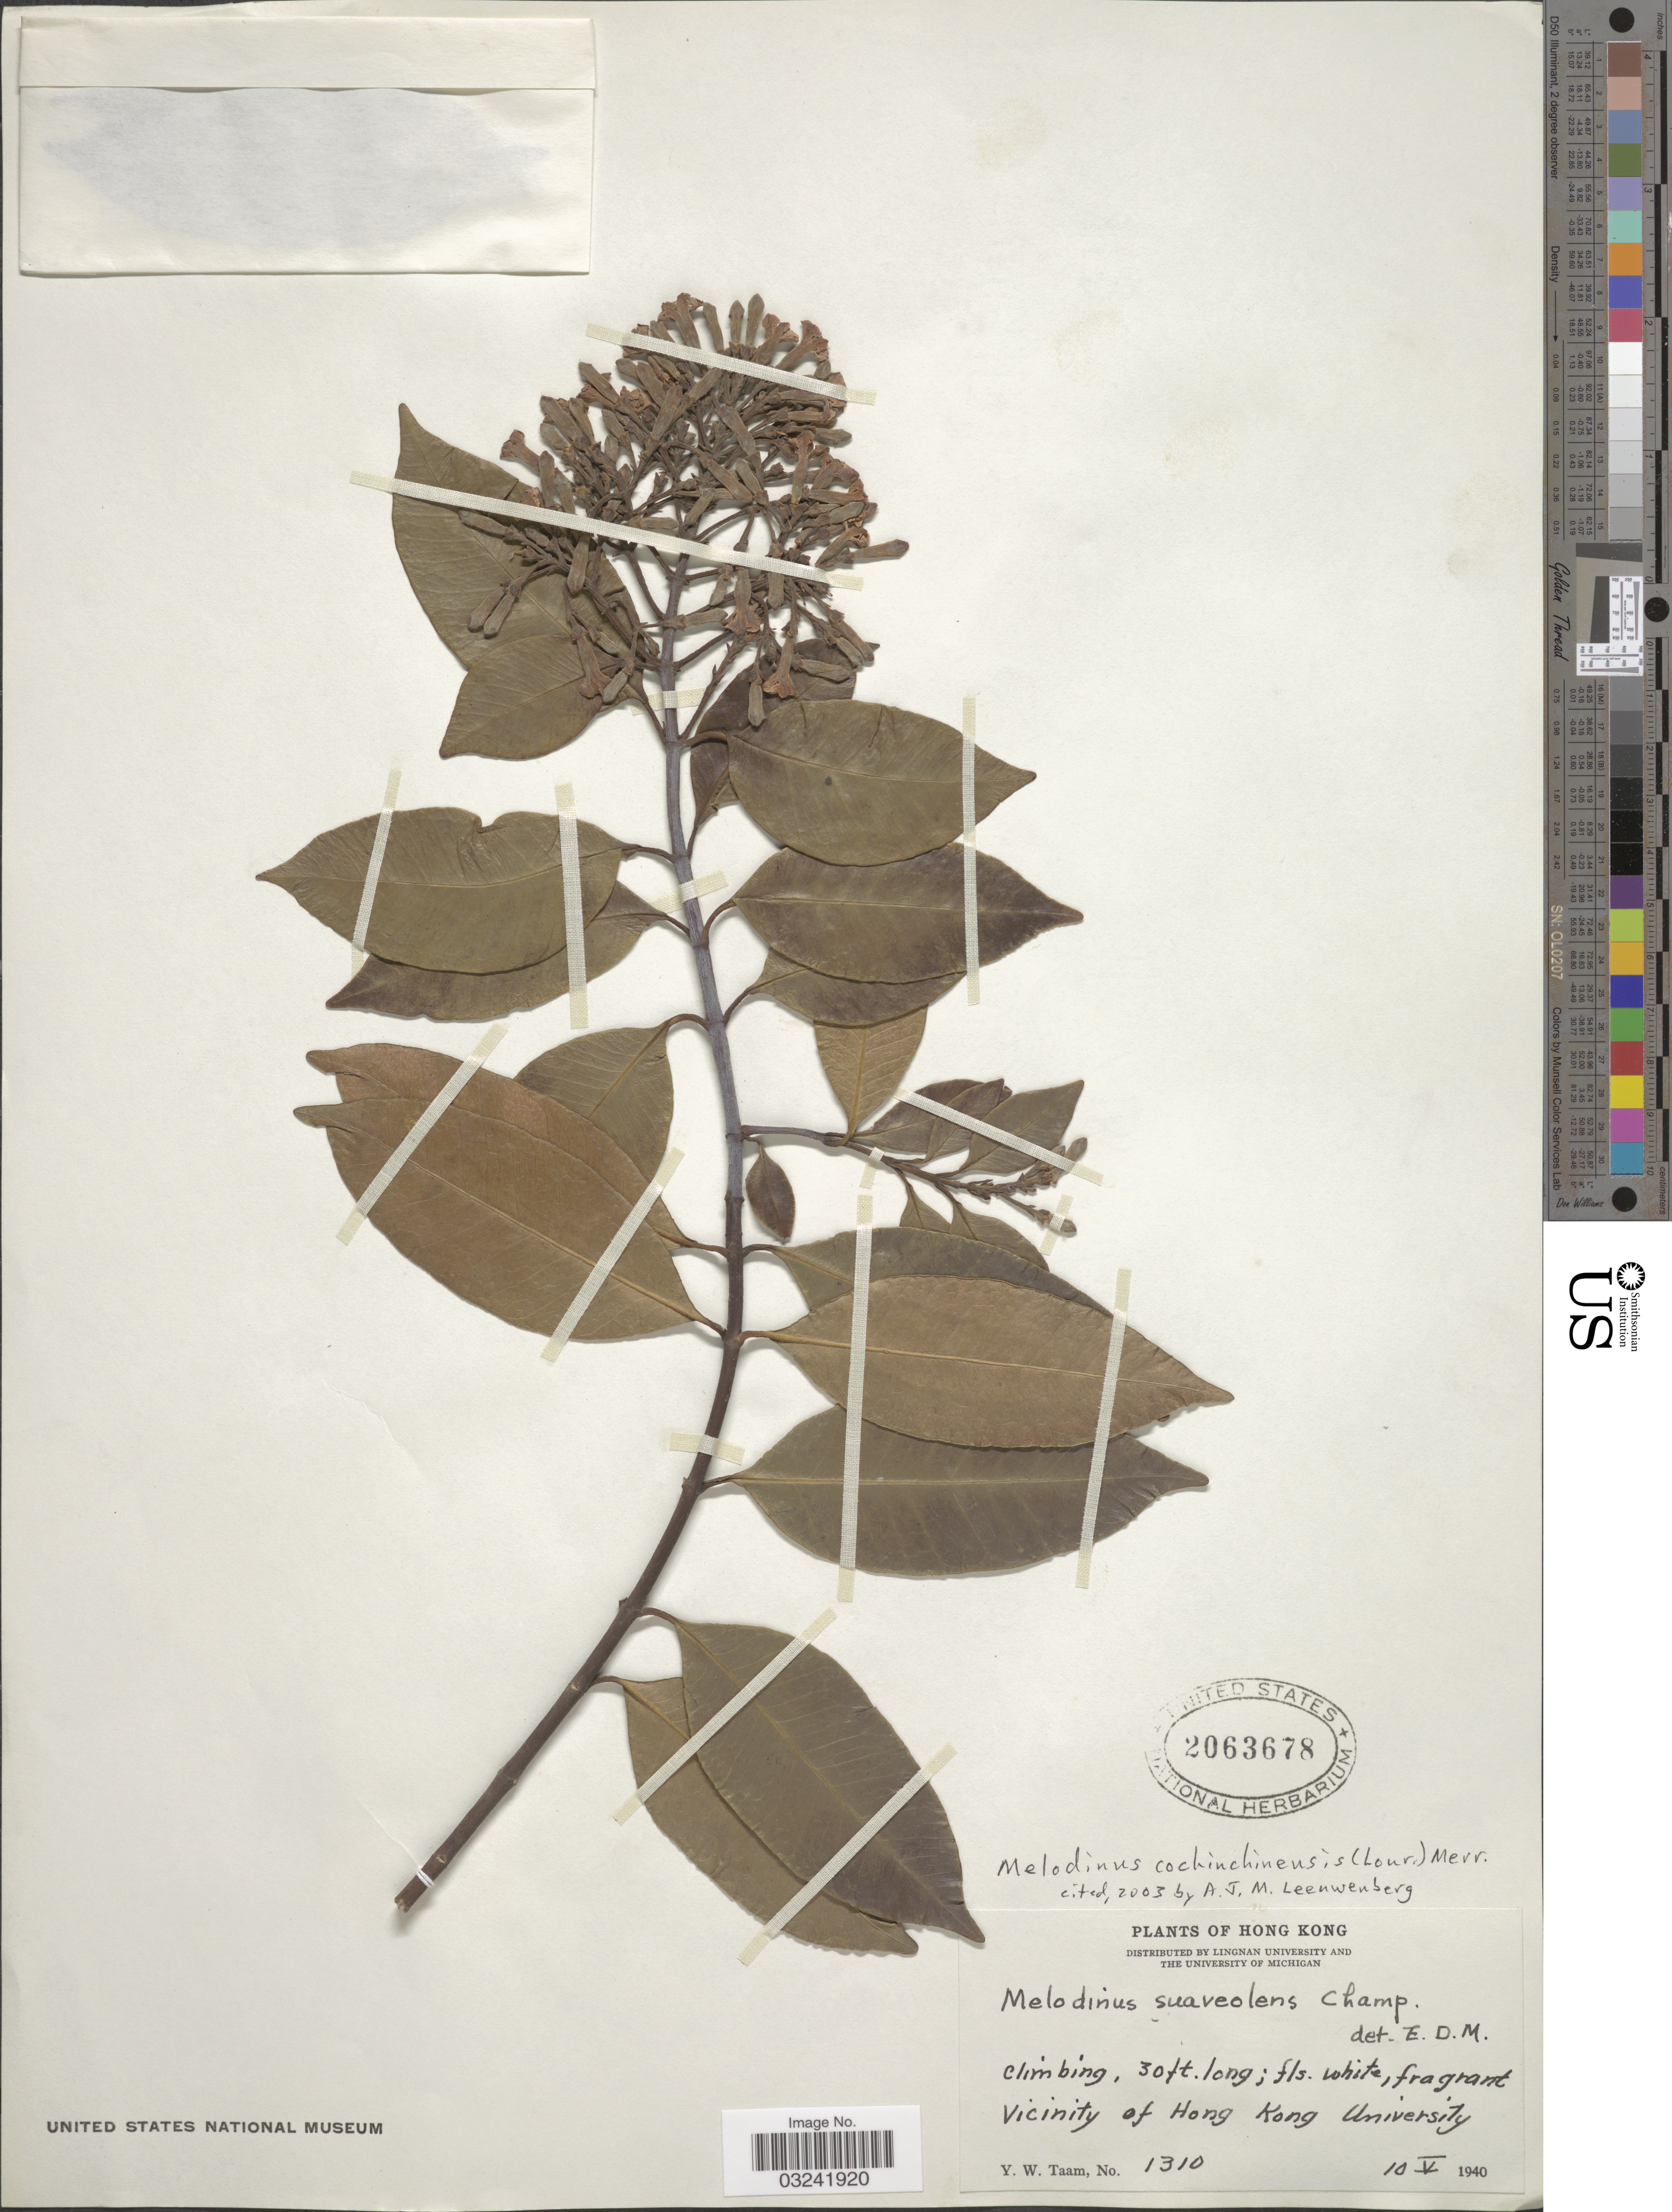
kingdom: Plantae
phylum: Tracheophyta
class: Magnoliopsida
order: Gentianales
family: Apocynaceae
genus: Melodinus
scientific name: Melodinus cochinchinensis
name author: (Lour.) Merr.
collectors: Y. W. Taam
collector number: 1310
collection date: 1940-05-10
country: China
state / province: Hong Kong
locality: Vicinity of Hong Kong University.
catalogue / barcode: US 2063678